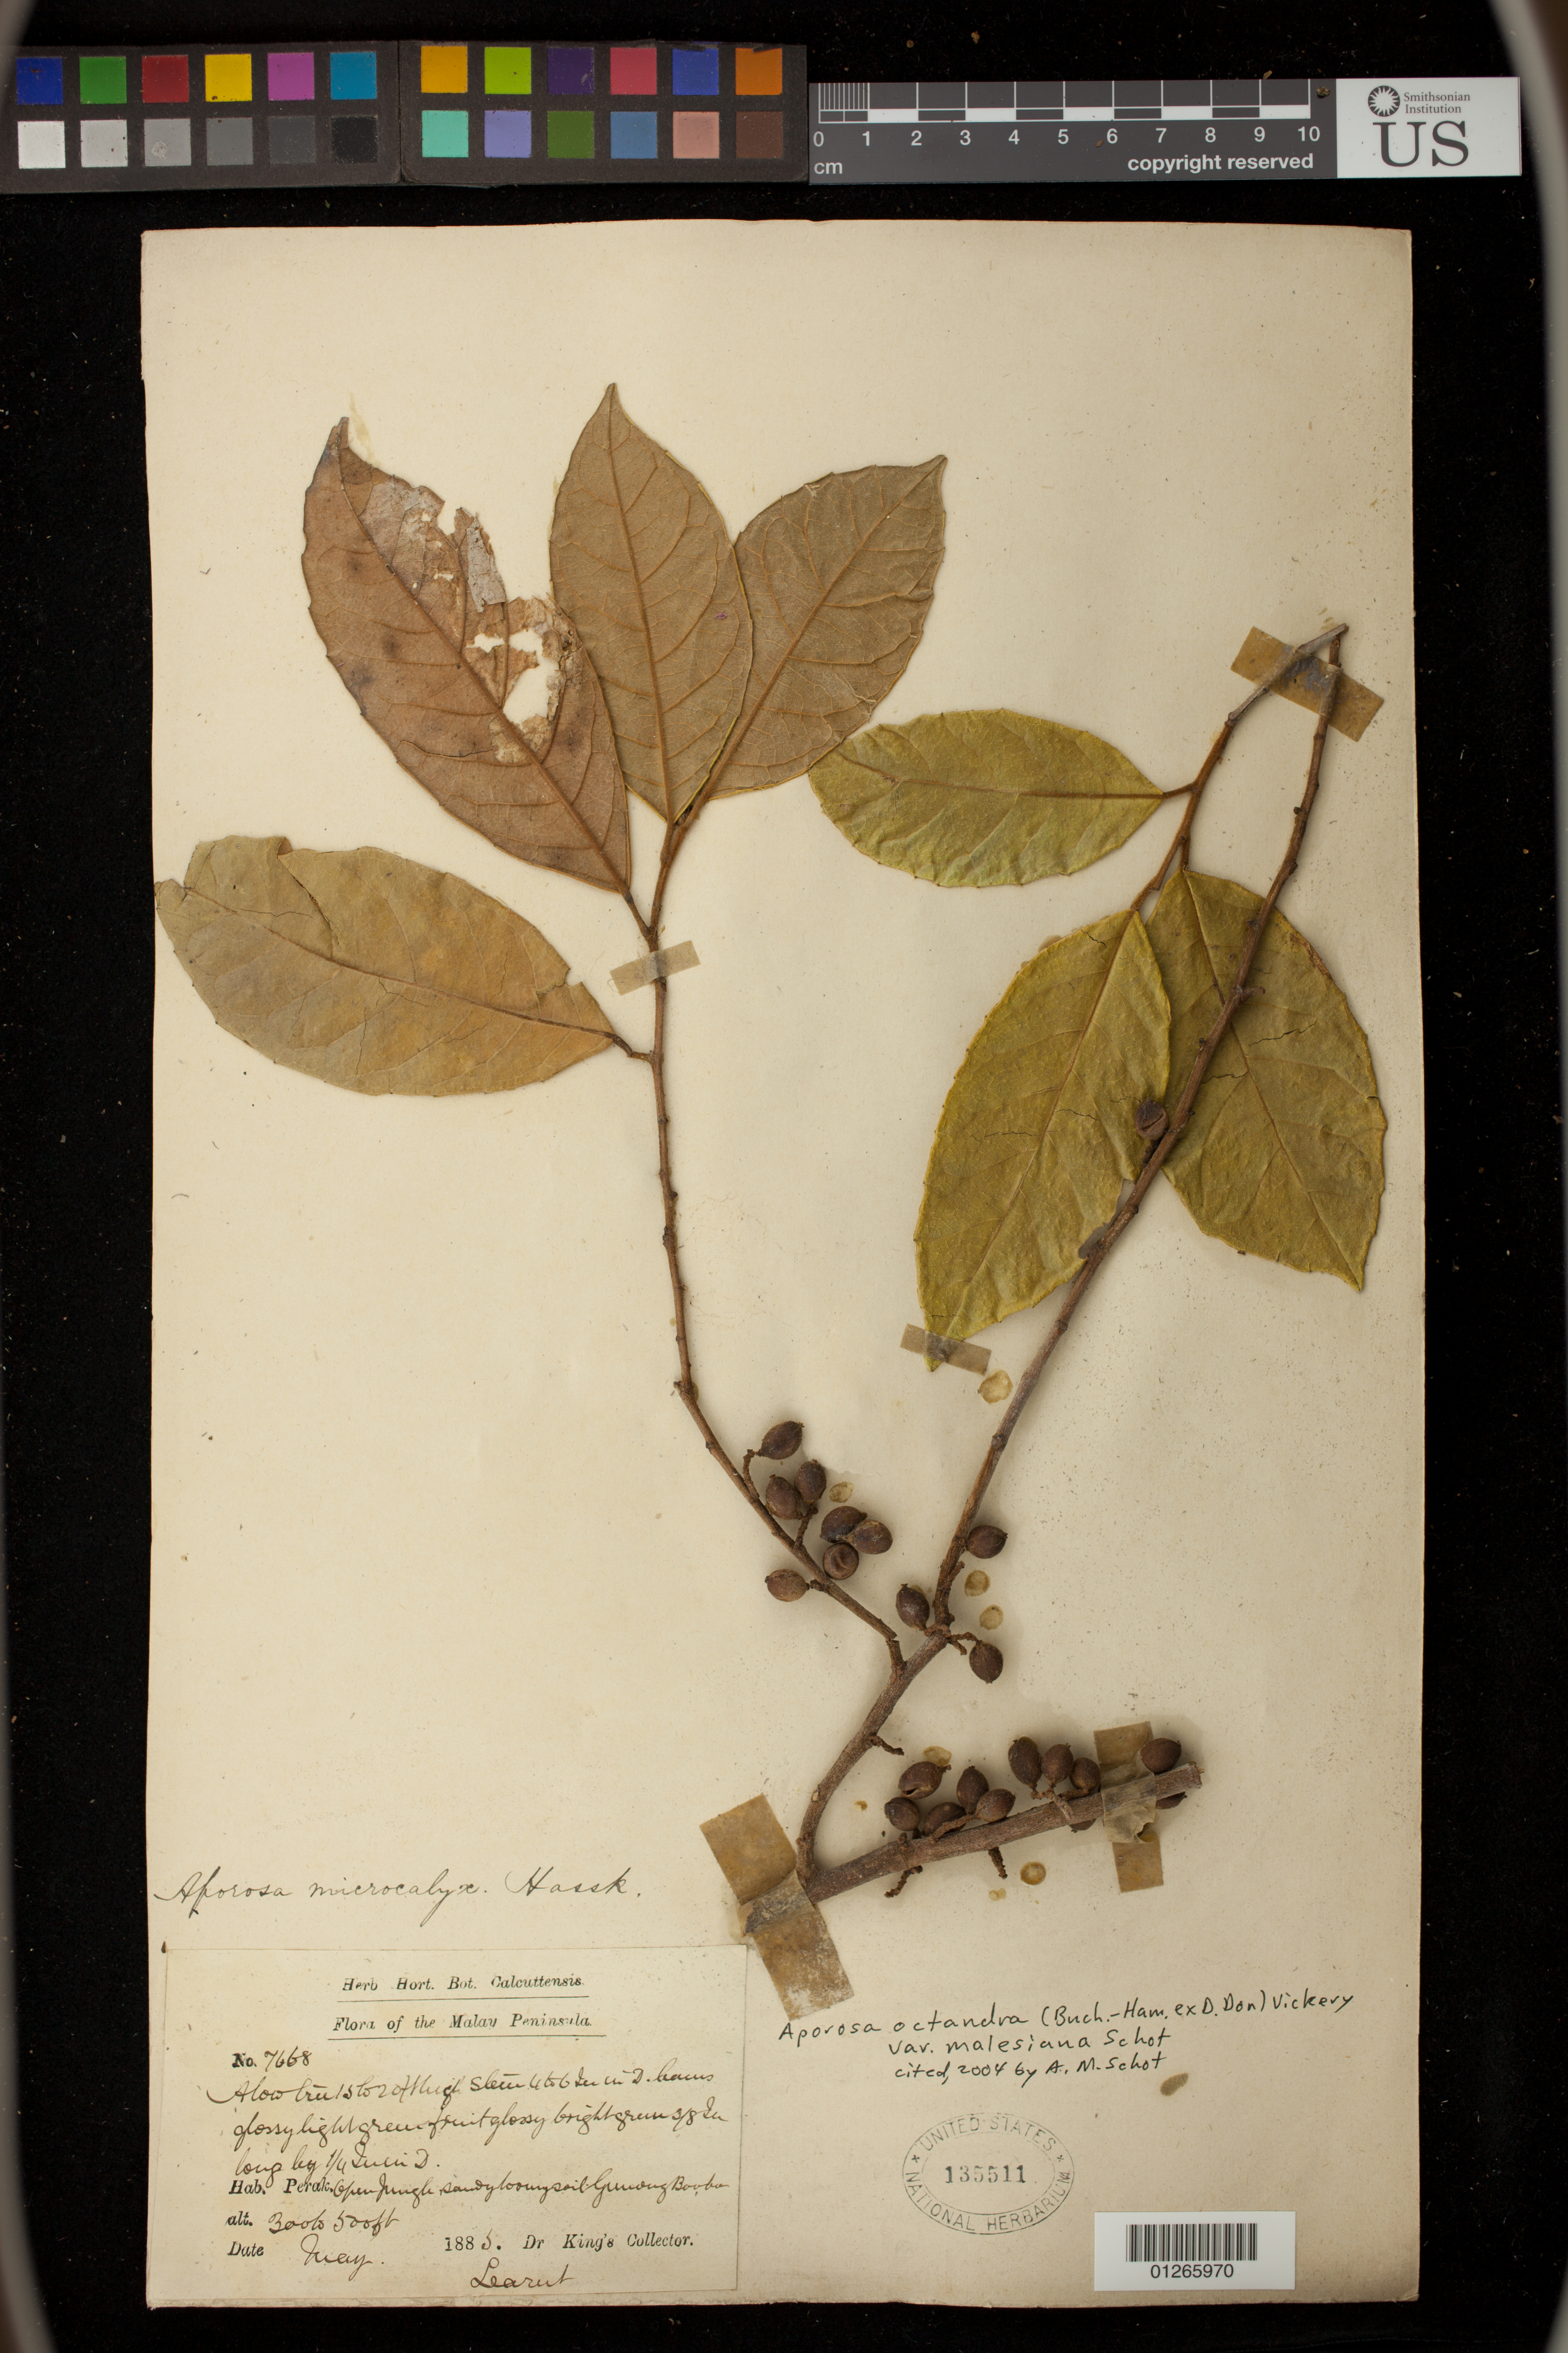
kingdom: Plantae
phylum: Tracheophyta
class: Magnoliopsida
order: Malpighiales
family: Phyllanthaceae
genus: Aporosa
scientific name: Aporosa octandra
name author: (Buch.-Ham. & D. Don) Vickery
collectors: L. King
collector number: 7668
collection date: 1885-05-01/1885-05-31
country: Malaysia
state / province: Perak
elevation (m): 91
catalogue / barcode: US 135511